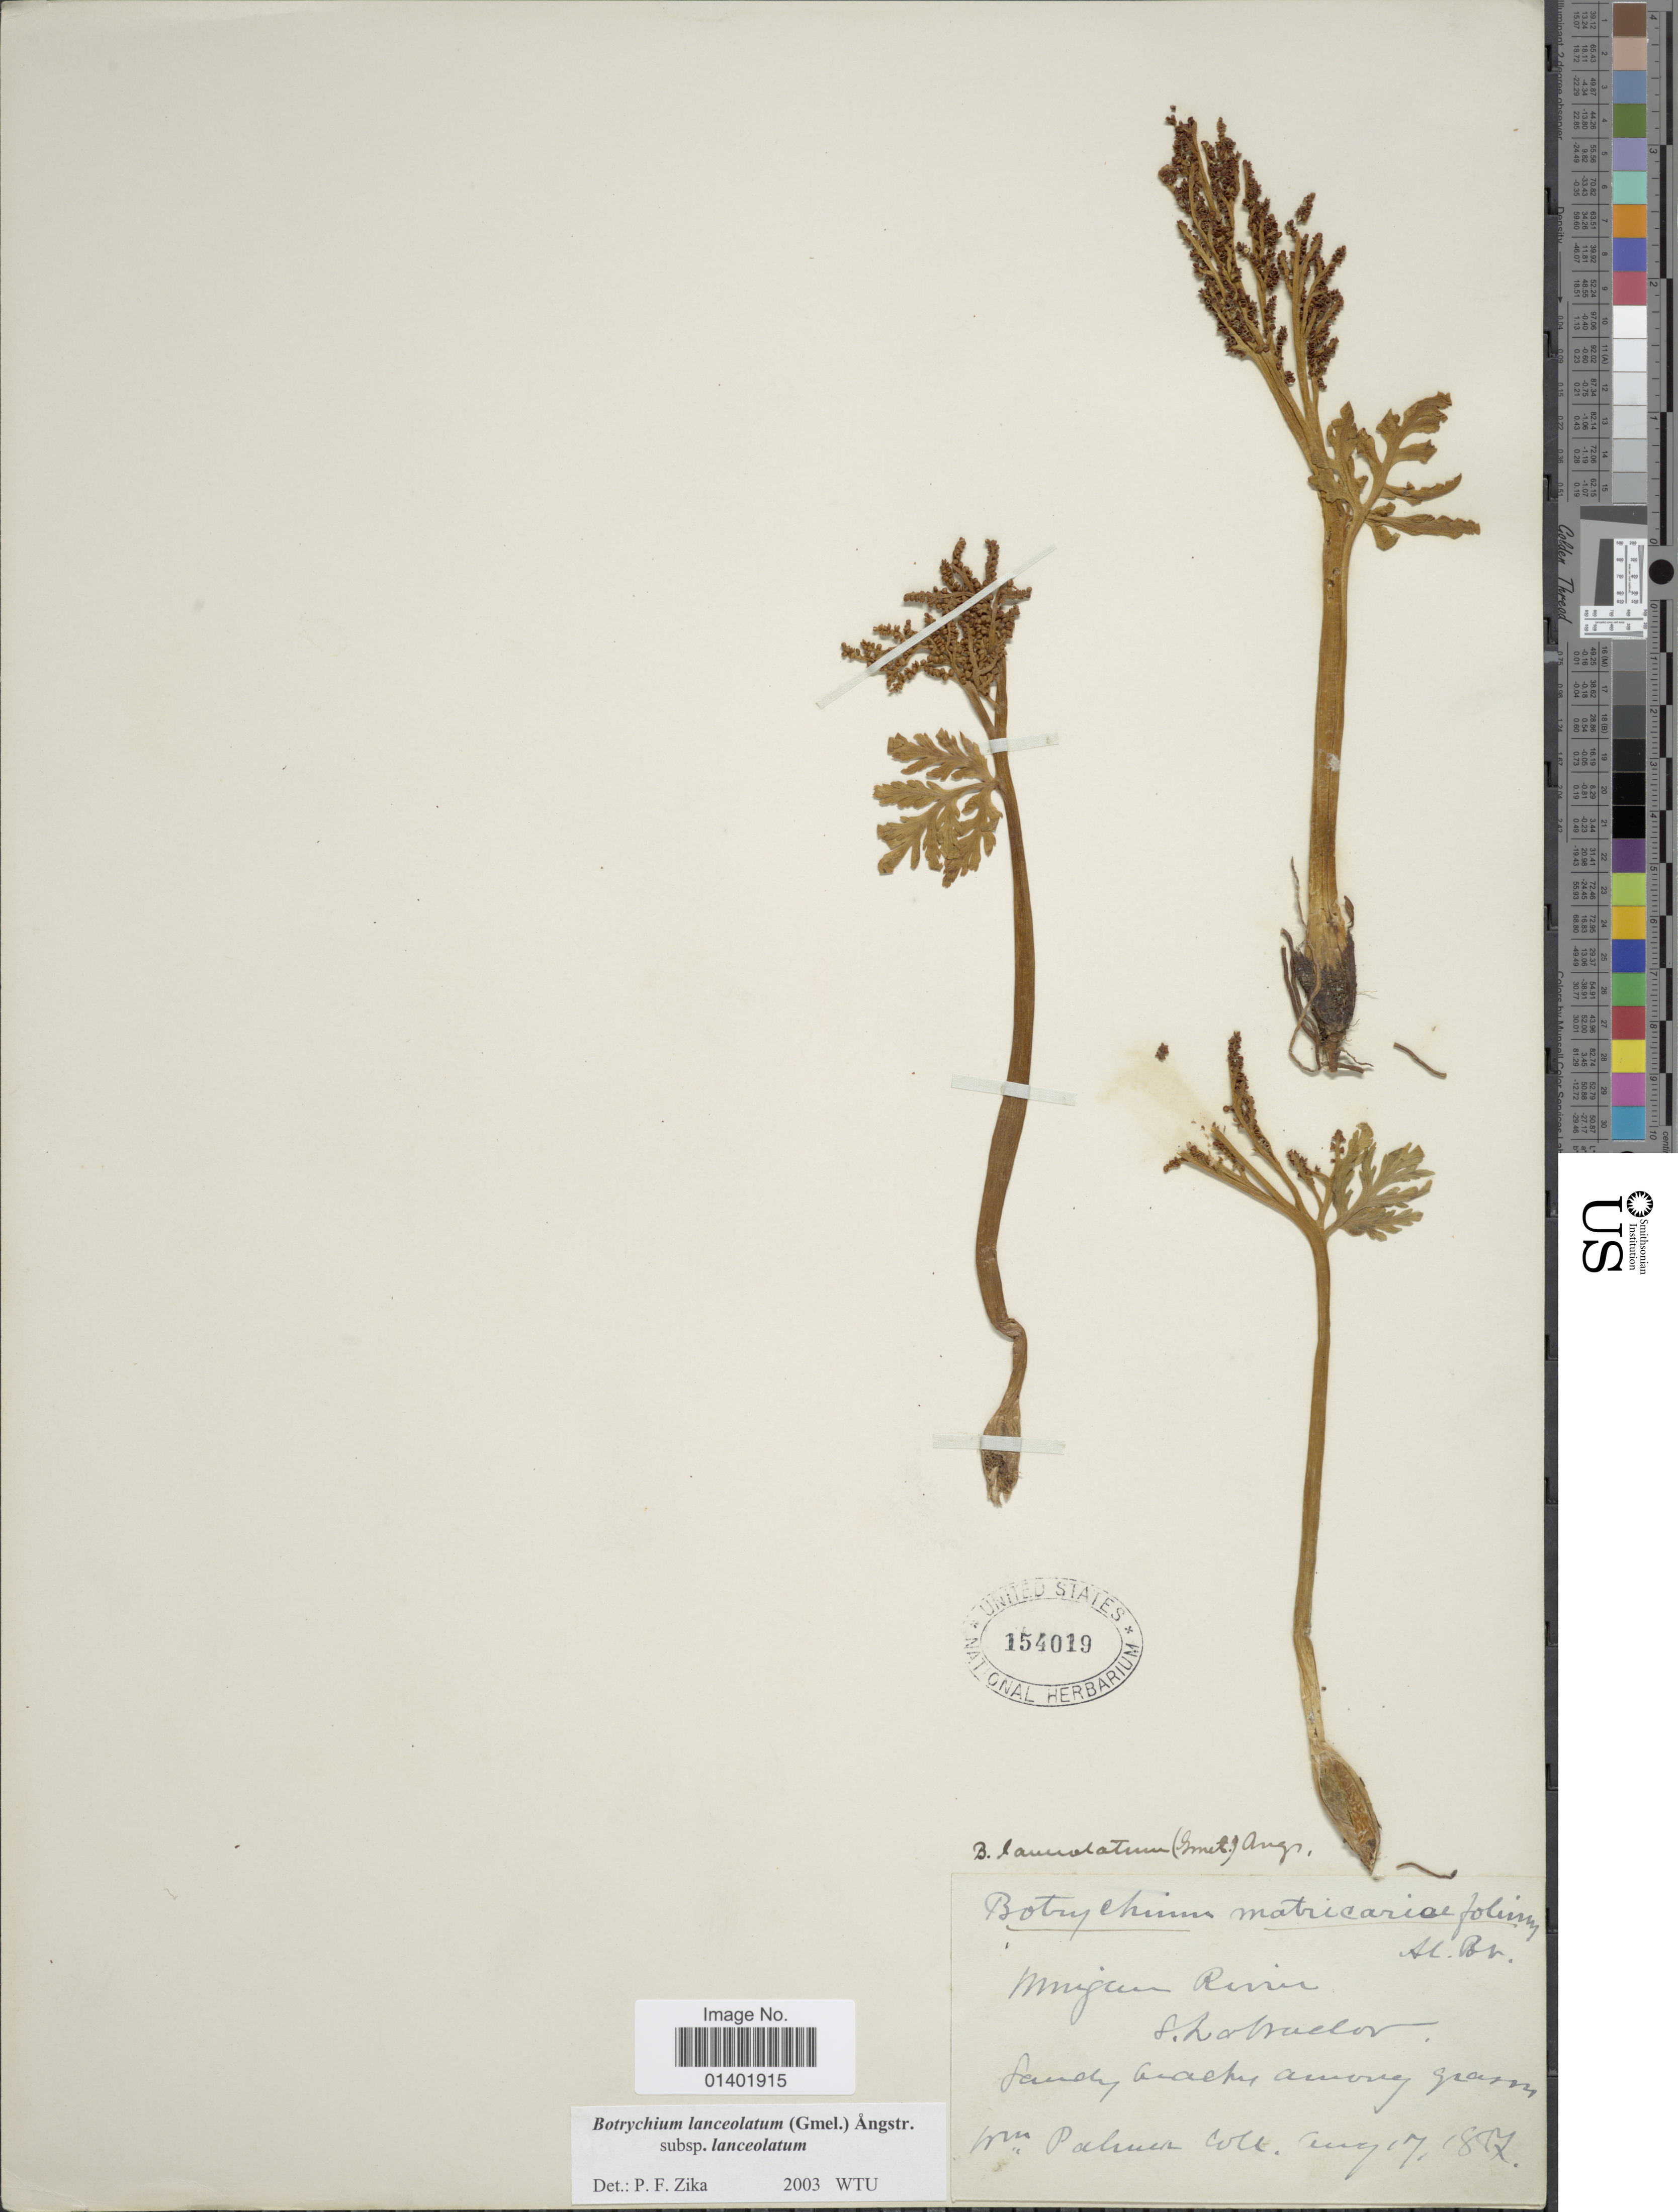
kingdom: Plantae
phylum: Tracheophyta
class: Polypodiopsida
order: Ophioglossales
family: Ophioglossaceae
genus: Botrychium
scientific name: Botrychium lanceolatum subsp. lanceolatum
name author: (S.G. Gmel.) Ångstr.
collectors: W. Palmer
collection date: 1817-08-17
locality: Wingan River, S. Labaelor [interpreted]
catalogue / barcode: US 154019